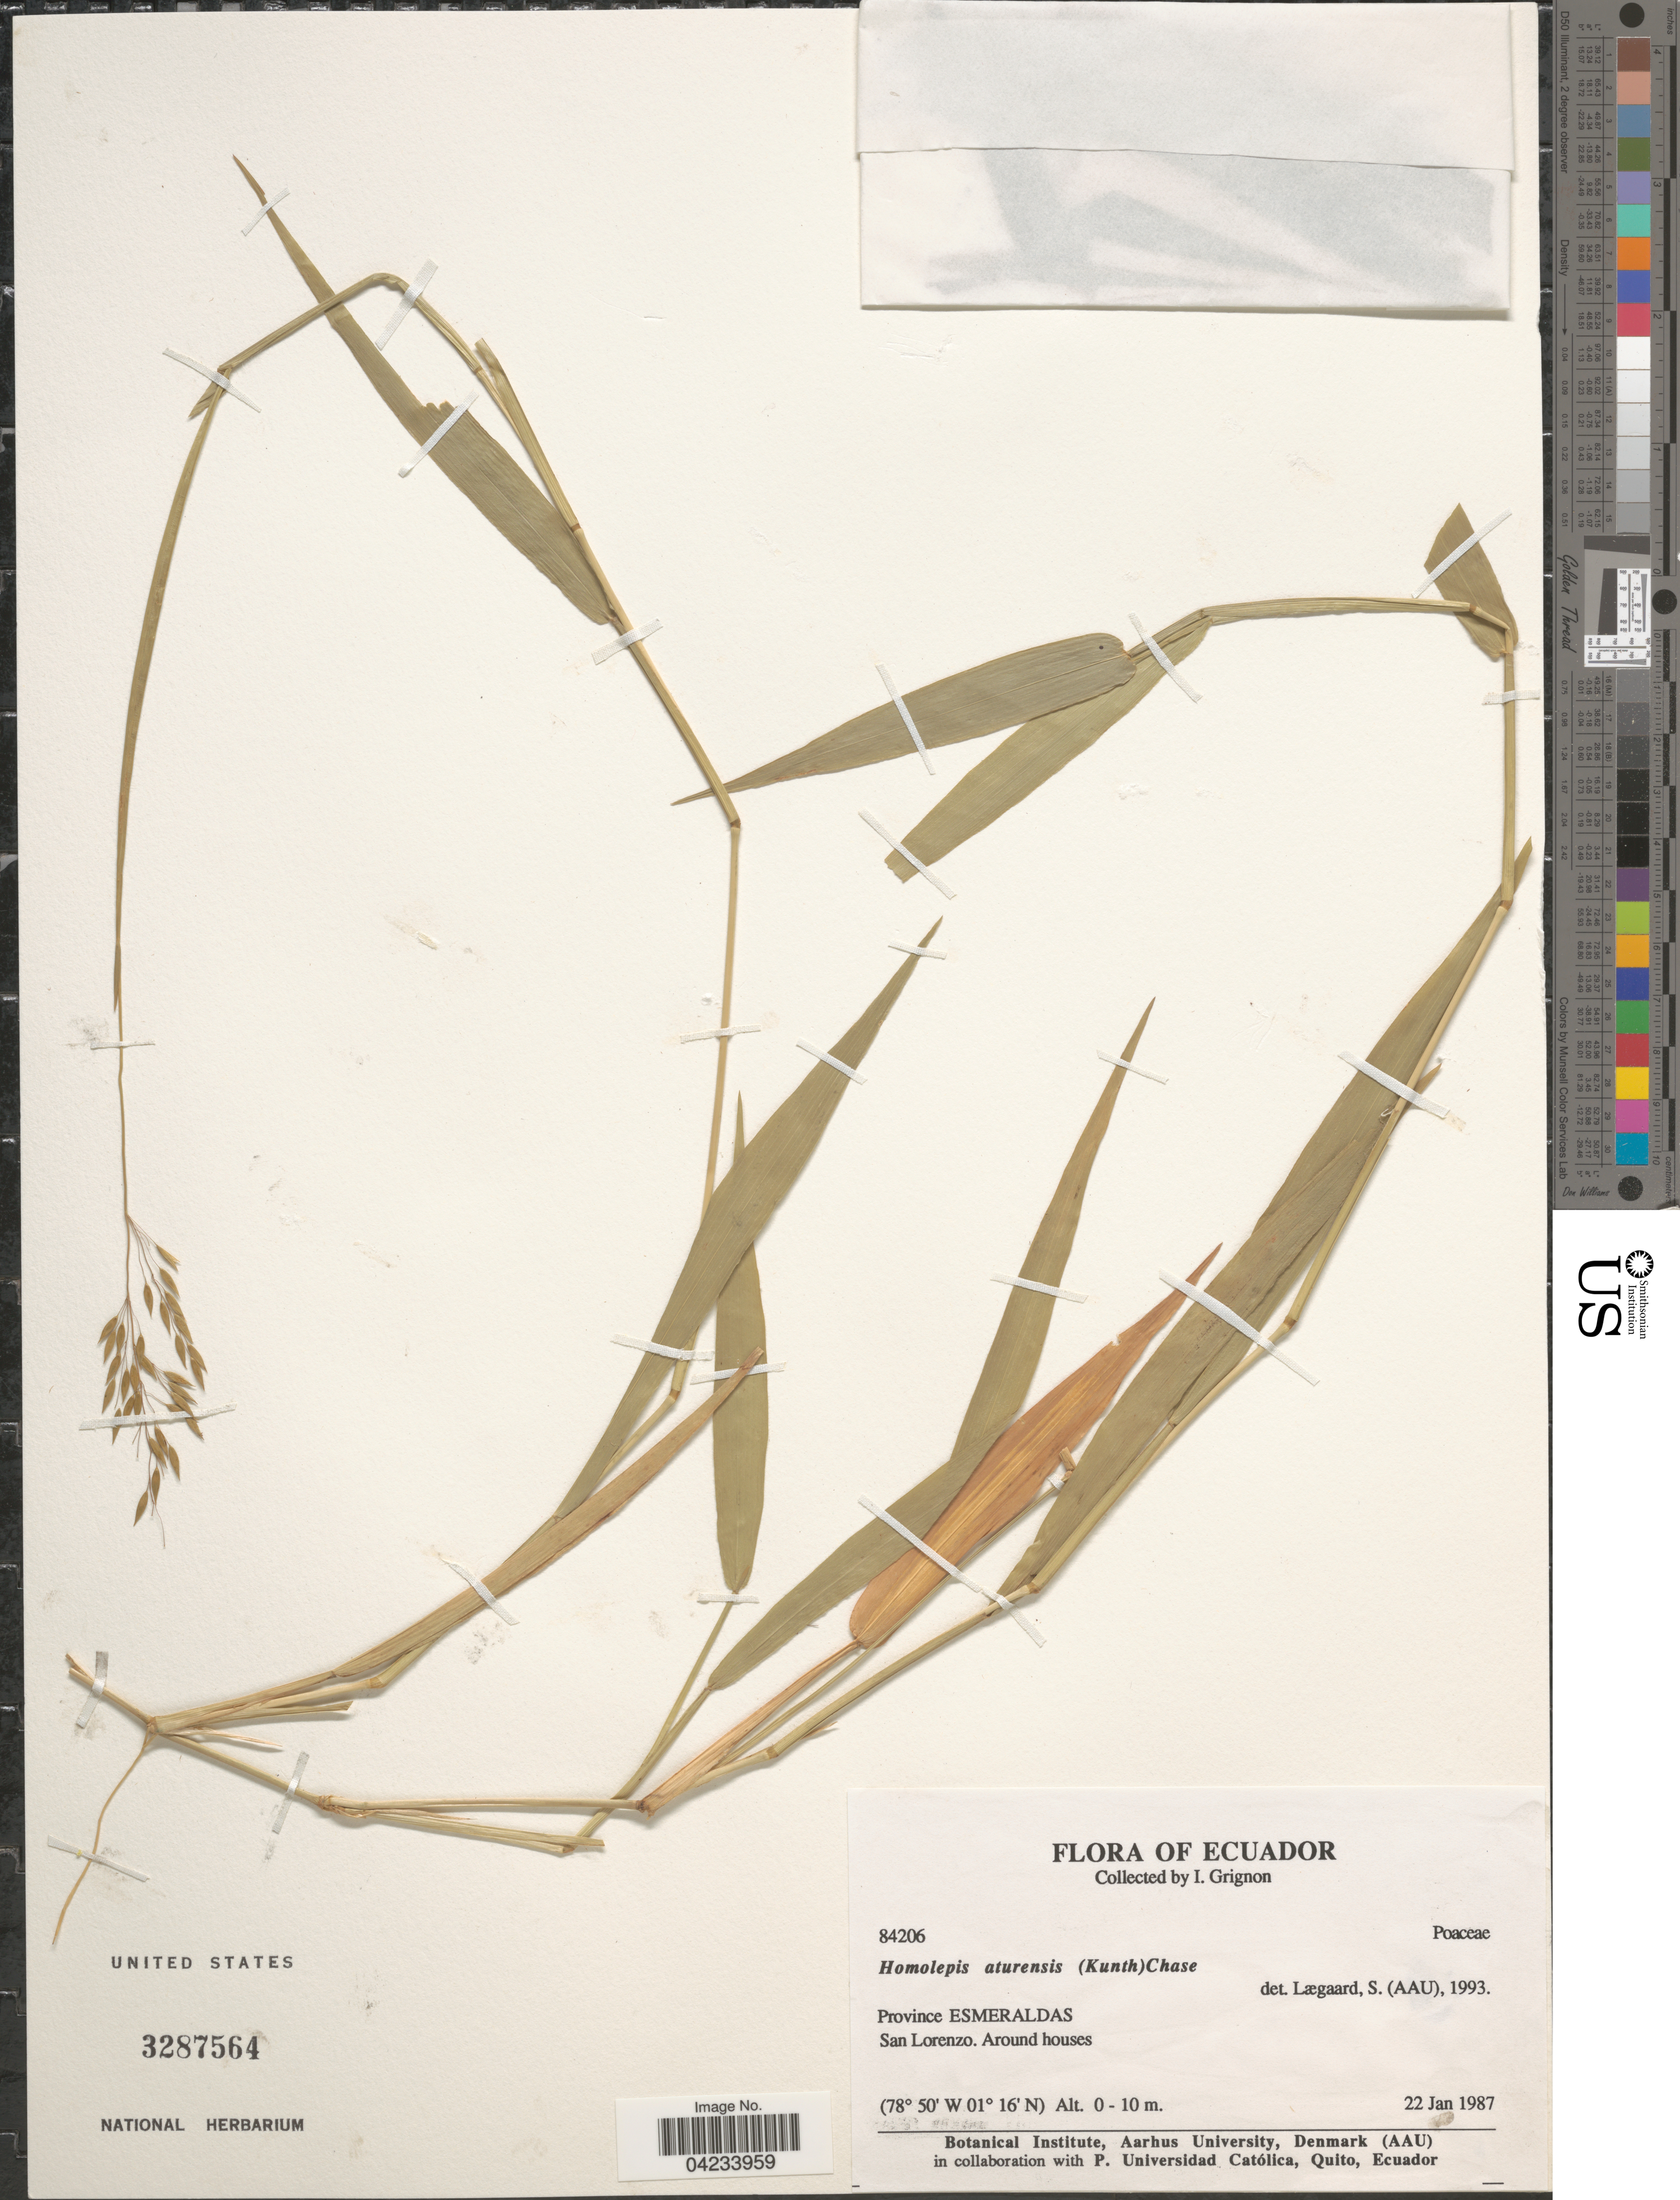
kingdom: Plantae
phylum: Tracheophyta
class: Liliopsida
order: Poales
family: Poaceae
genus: Homolepis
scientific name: Homolepis aturensis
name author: (Kunth) Chase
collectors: I. Grignon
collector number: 84206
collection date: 1987-01-22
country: Ecuador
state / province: Esmeraldas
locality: San Lorenzo. Around houses.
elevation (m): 0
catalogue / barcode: US 3287564